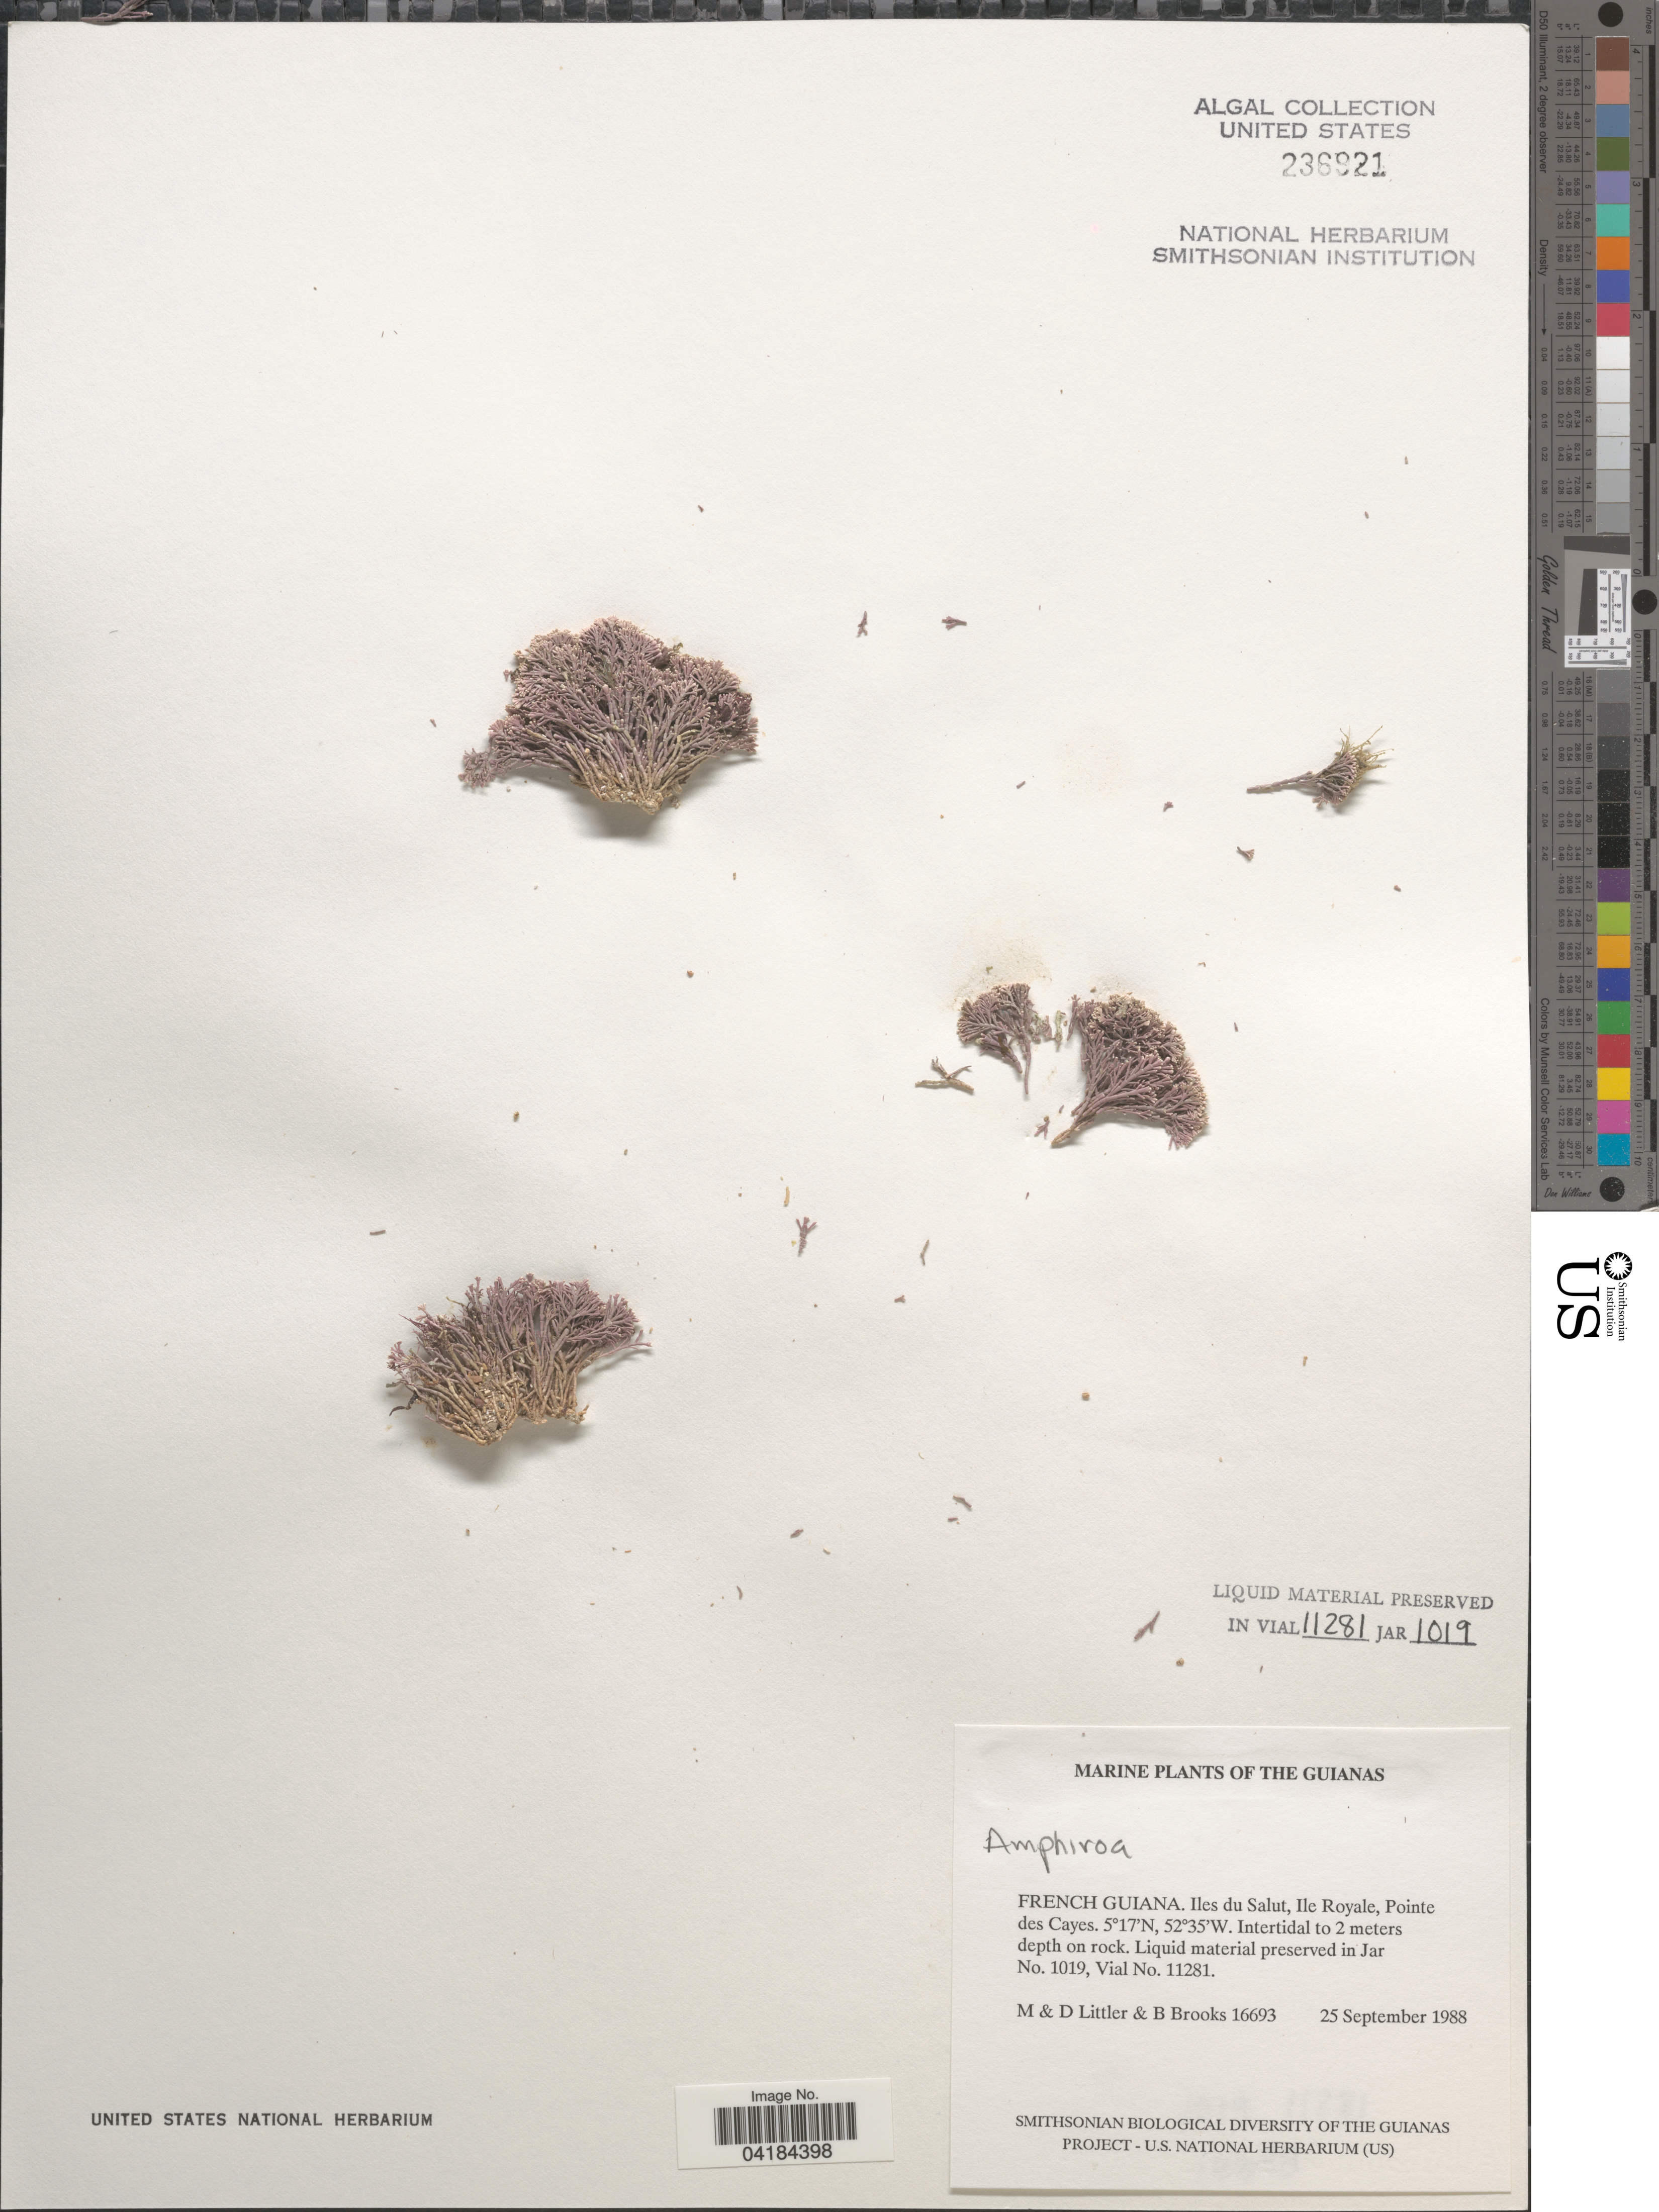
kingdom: Plantae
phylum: Rhodophyta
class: Florideophyceae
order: Corallinales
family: Lithophyllaceae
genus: Amphiroa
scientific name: Amphiroa sp.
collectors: M. Littler, D. S. Littler & B. Brooks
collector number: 16693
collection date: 1988-09-25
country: French Guiana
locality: The Guianas. Iles du Salut, Ile Royale, Pointe des Cayes.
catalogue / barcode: US 236921